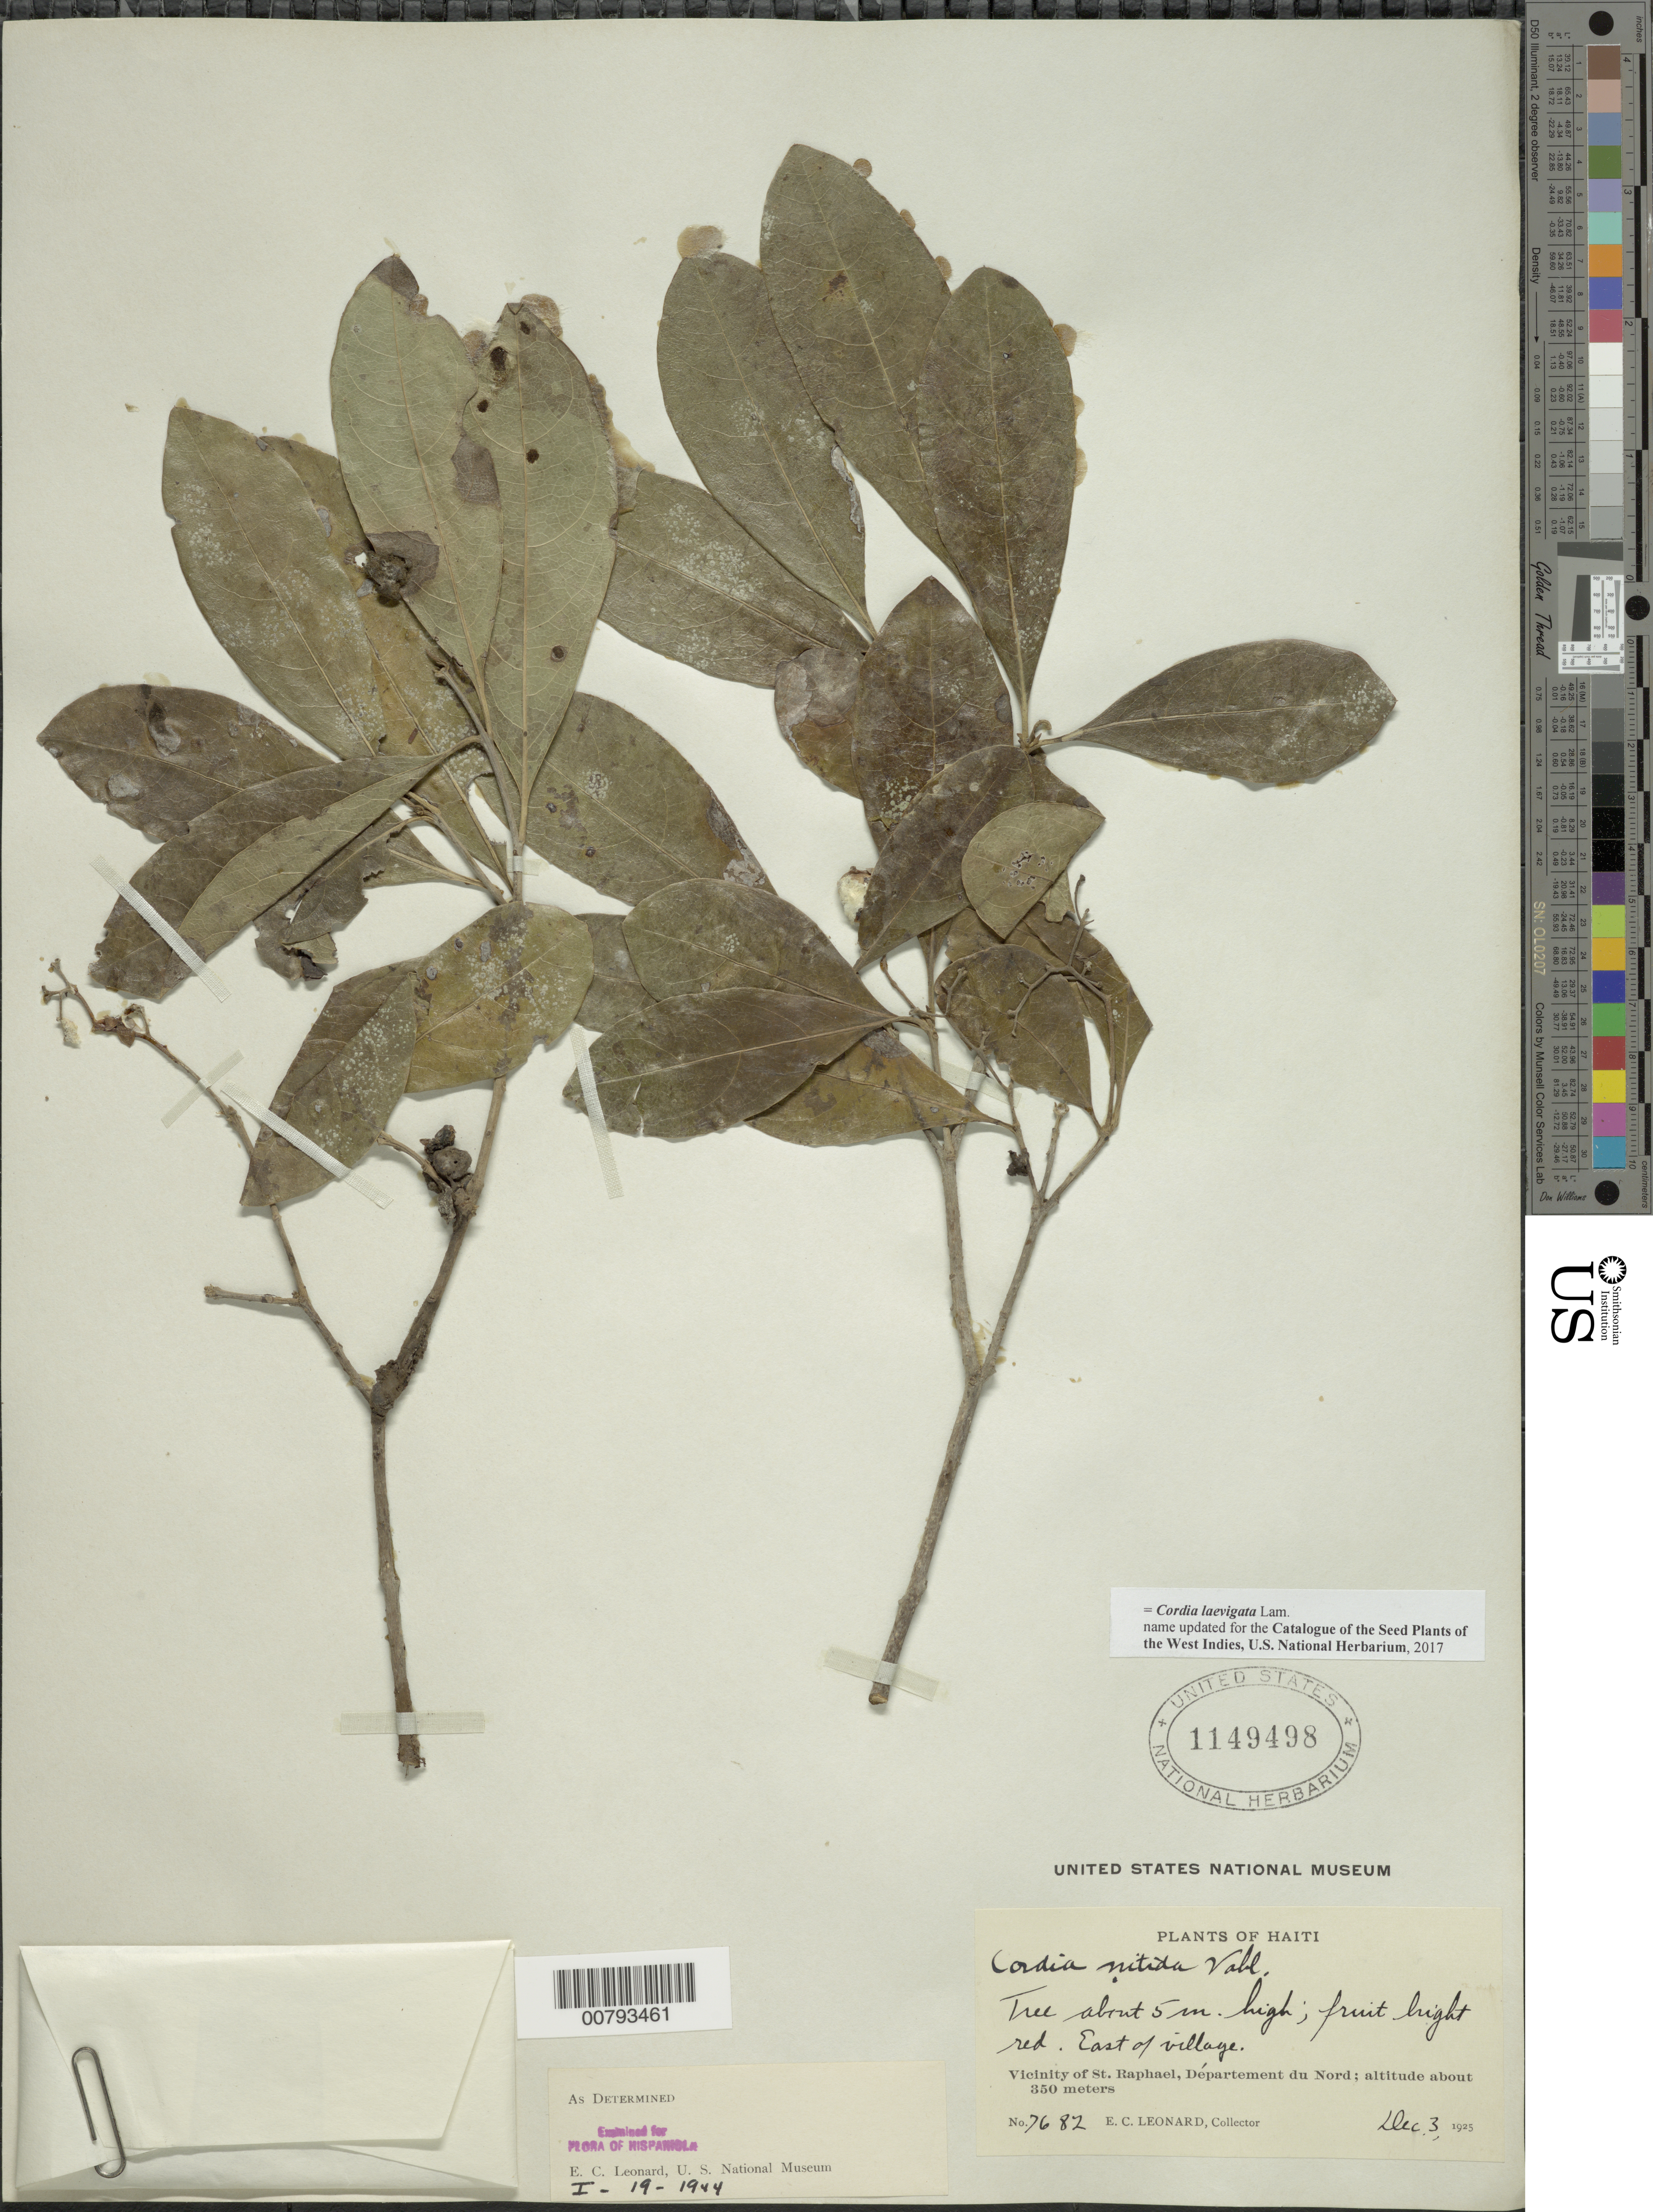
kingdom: Plantae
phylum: Tracheophyta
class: Magnoliopsida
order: Boraginales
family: Cordiaceae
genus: Cordia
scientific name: Cordia laevigata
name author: Lam.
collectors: E. C. Leonard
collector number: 7682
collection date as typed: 03 Dec 1925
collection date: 1925-12-03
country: Haiti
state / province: Nord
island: Hispaniola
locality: Vicinity of St. Raphael, east of village.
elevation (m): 350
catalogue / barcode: US 1149498